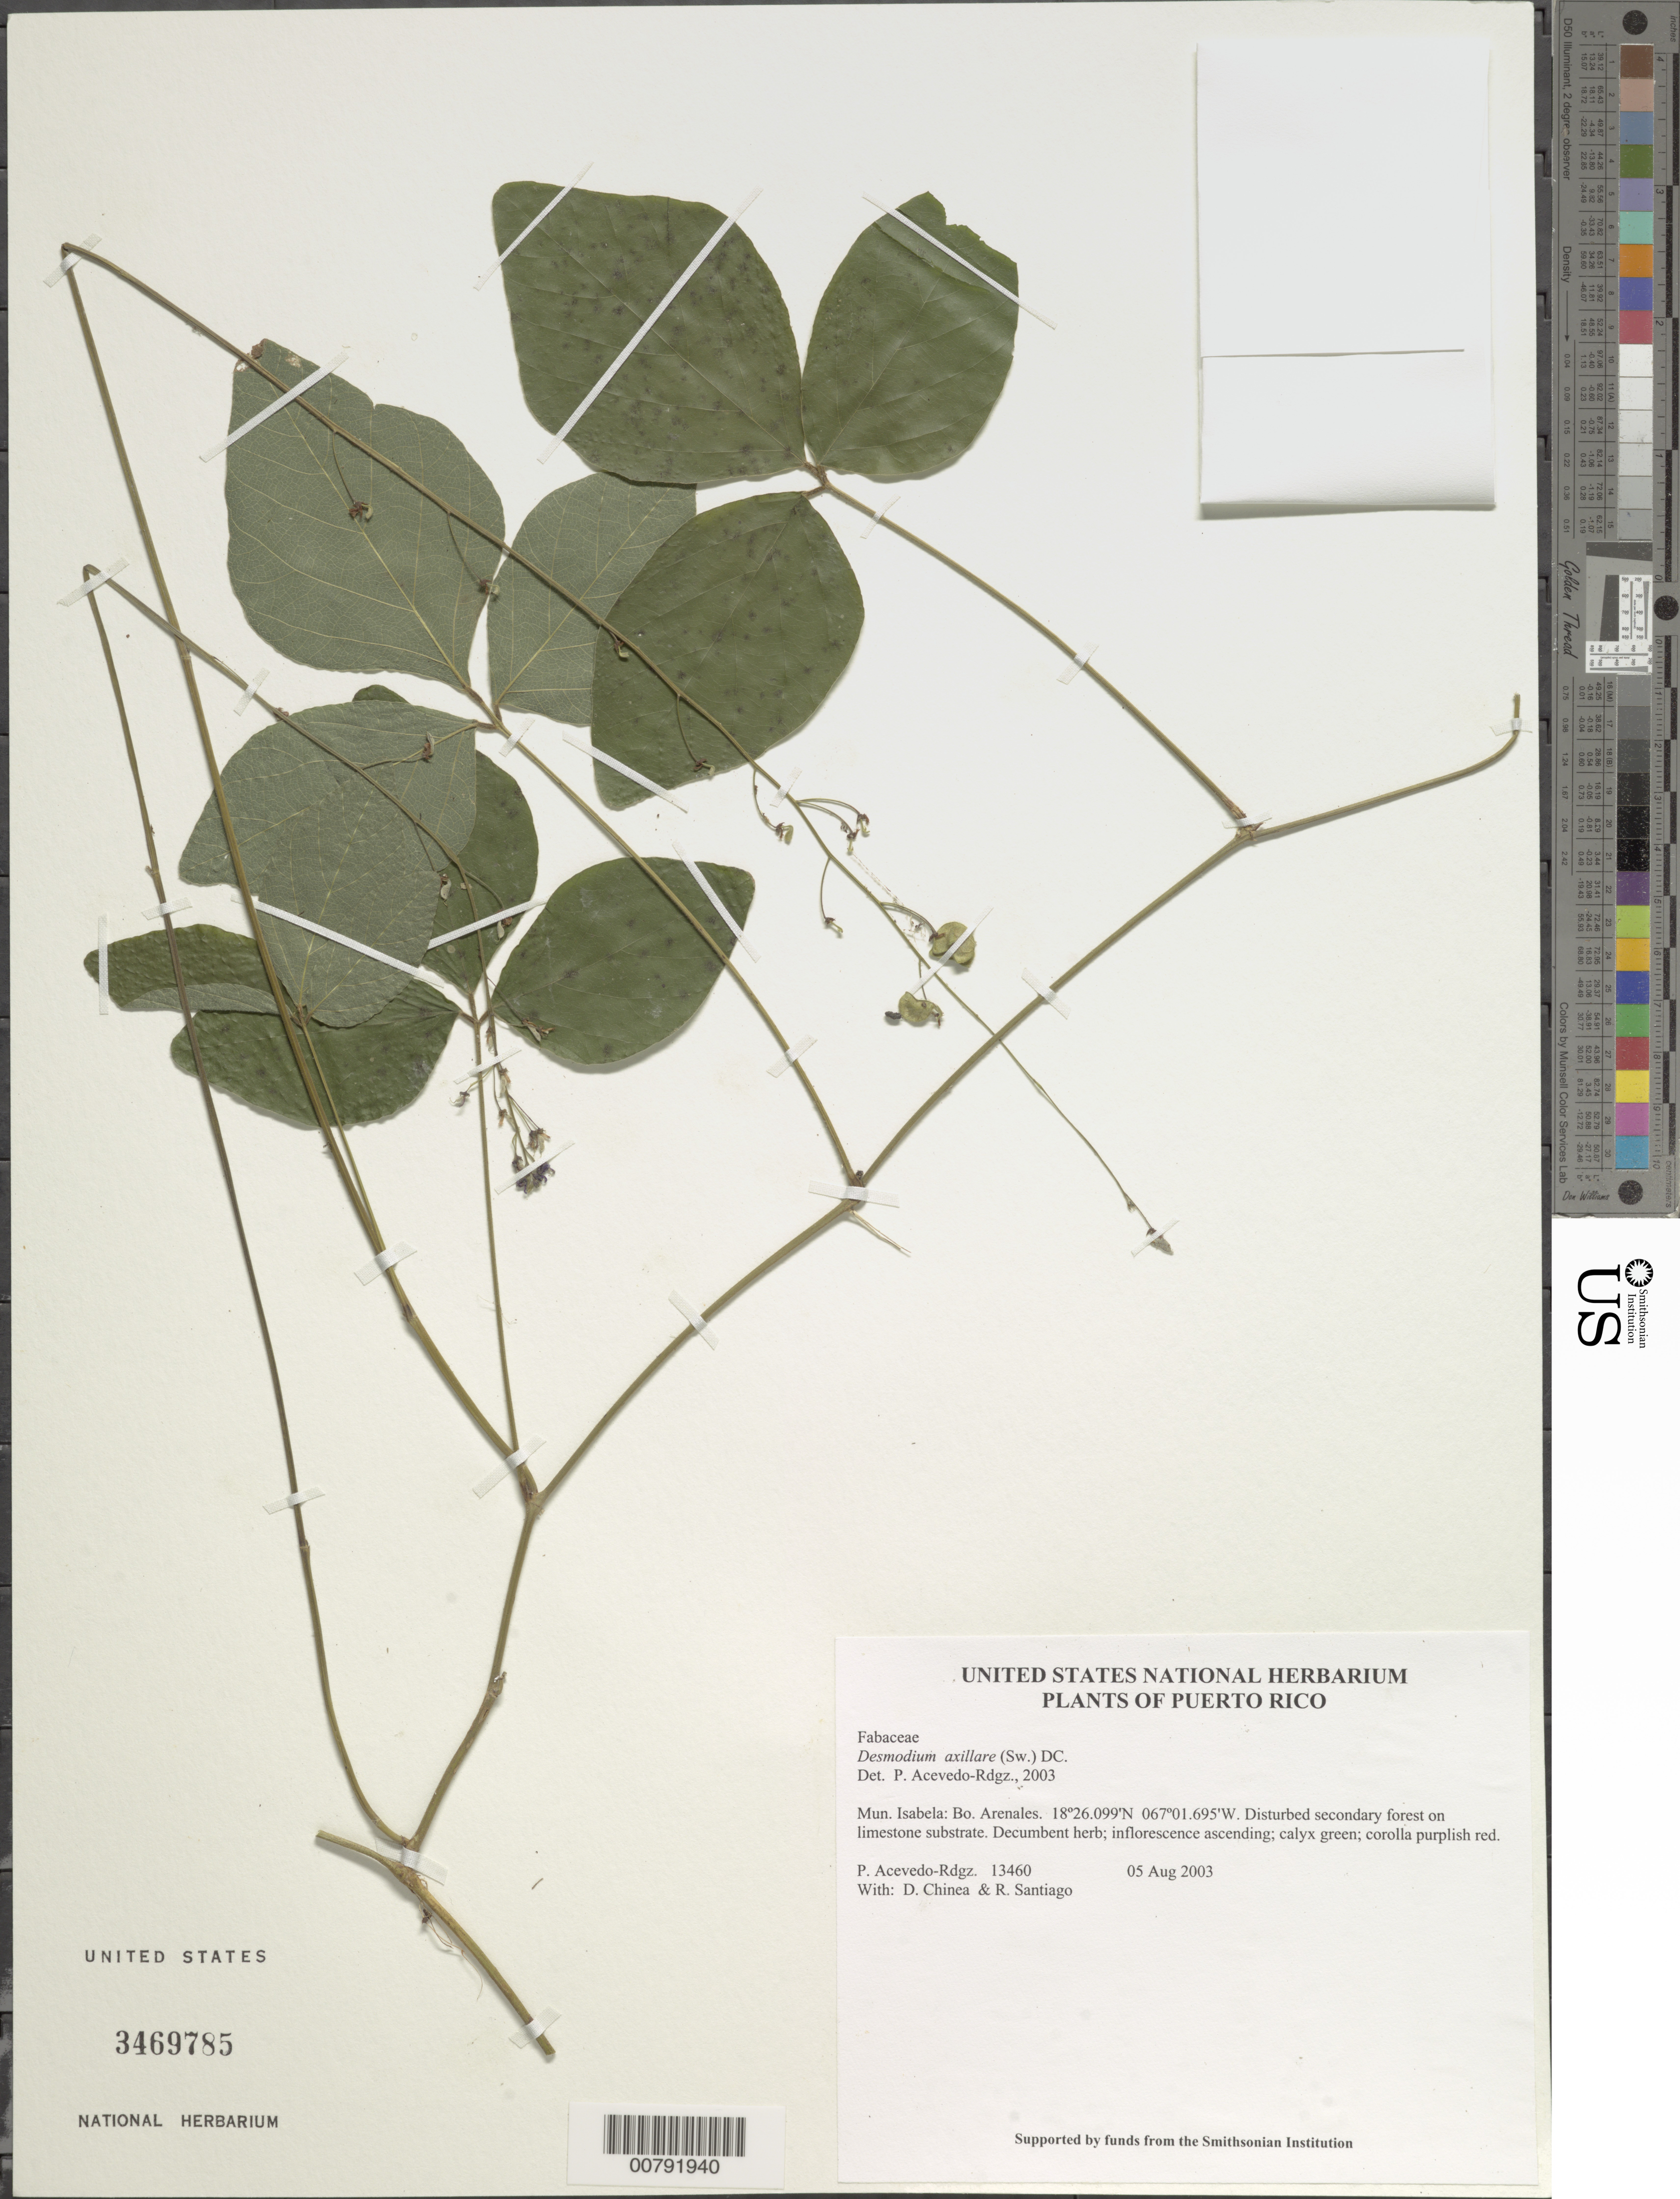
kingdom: Plantae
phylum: Tracheophyta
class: Magnoliopsida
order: Fabales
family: Fabaceae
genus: Desmodium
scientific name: Desmodium axillare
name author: (Sw.) DC.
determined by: Acevedo-Rodríguez, P., (BOT), Smithsonian Institution - National Museum of Natural History (UNITED STATES)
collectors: P. Acevedo-Rodr., D. Chinea & R. Santiago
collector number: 13460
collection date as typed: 05 Aug 2003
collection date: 2003-08-05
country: Puerto Rico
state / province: Isabela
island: Puerto Rico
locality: Mun. Isabela: Bo. Arenales.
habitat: Disturbed secondary forest on limestone substrate.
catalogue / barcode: US 3469785